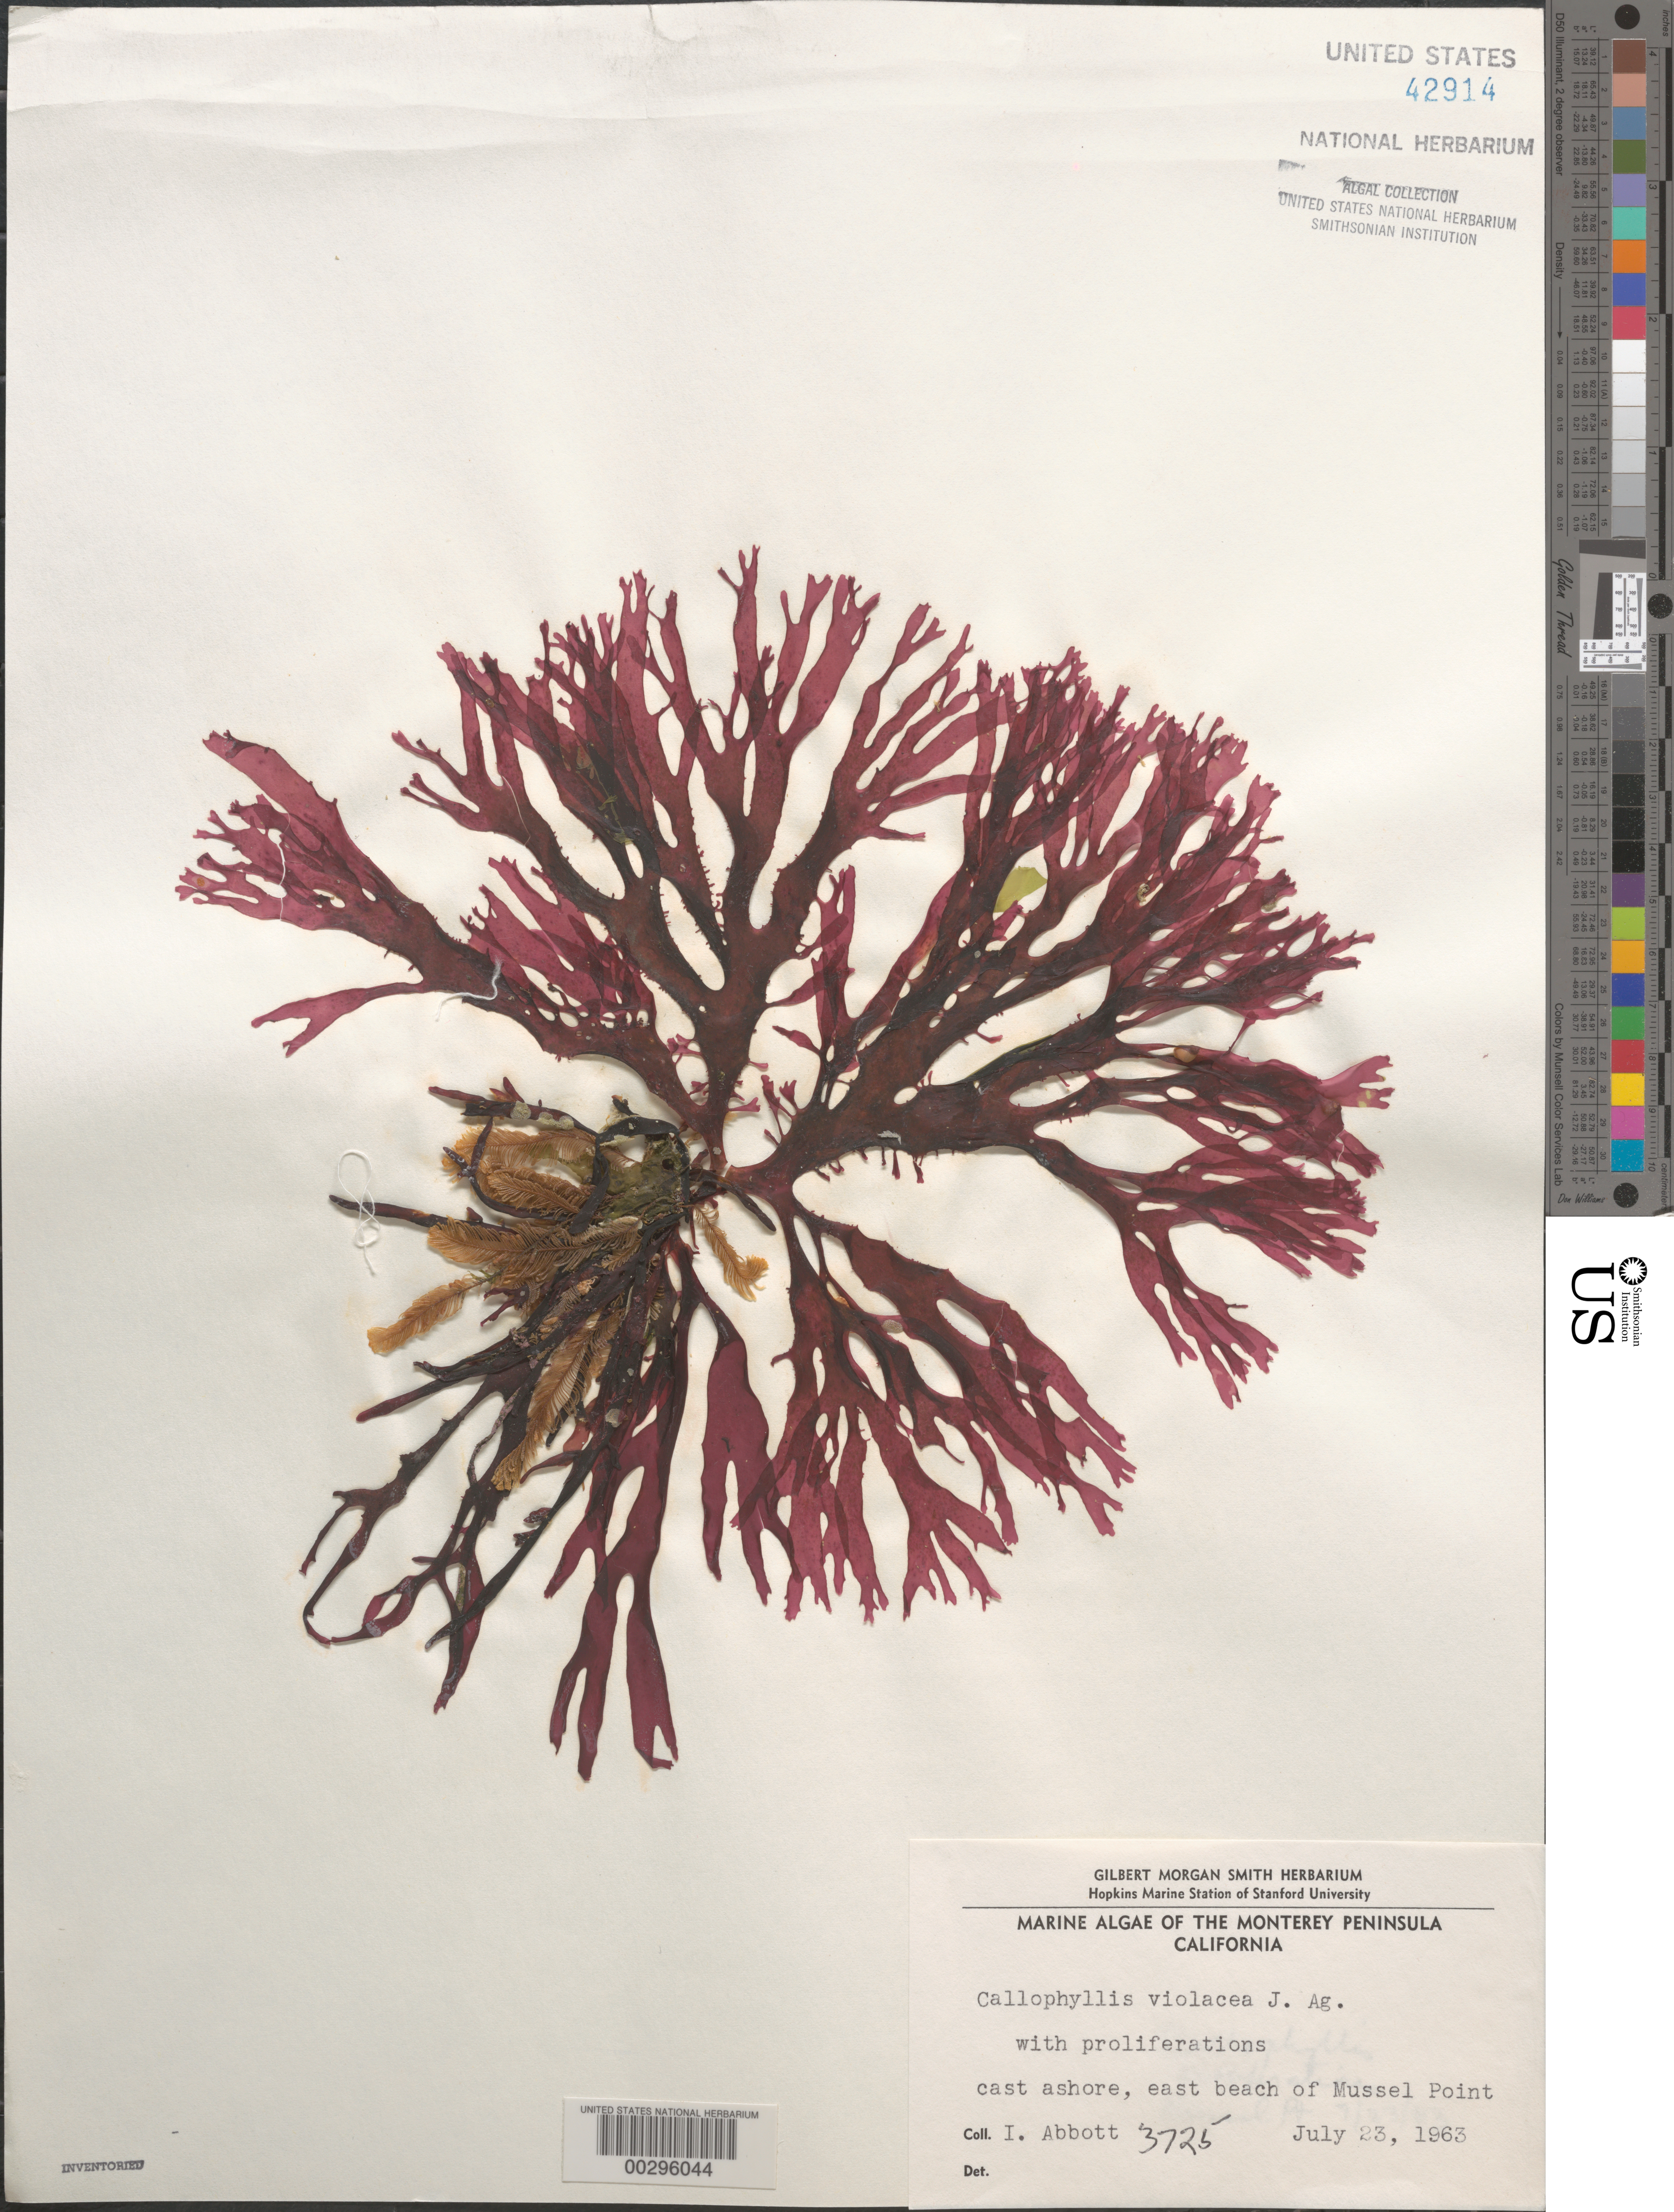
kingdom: Plantae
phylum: Rhodophyta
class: Florideophyceae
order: Gigartinales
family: Kallymeniaceae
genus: Callophyllis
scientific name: Callophyllis violacea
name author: J. Agardh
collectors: I. A. Abbott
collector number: IAA 3725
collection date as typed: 23 Jul 1963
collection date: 1963-07-23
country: United States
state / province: California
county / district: Monterey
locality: Mussel Point, east beach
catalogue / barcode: US 42914